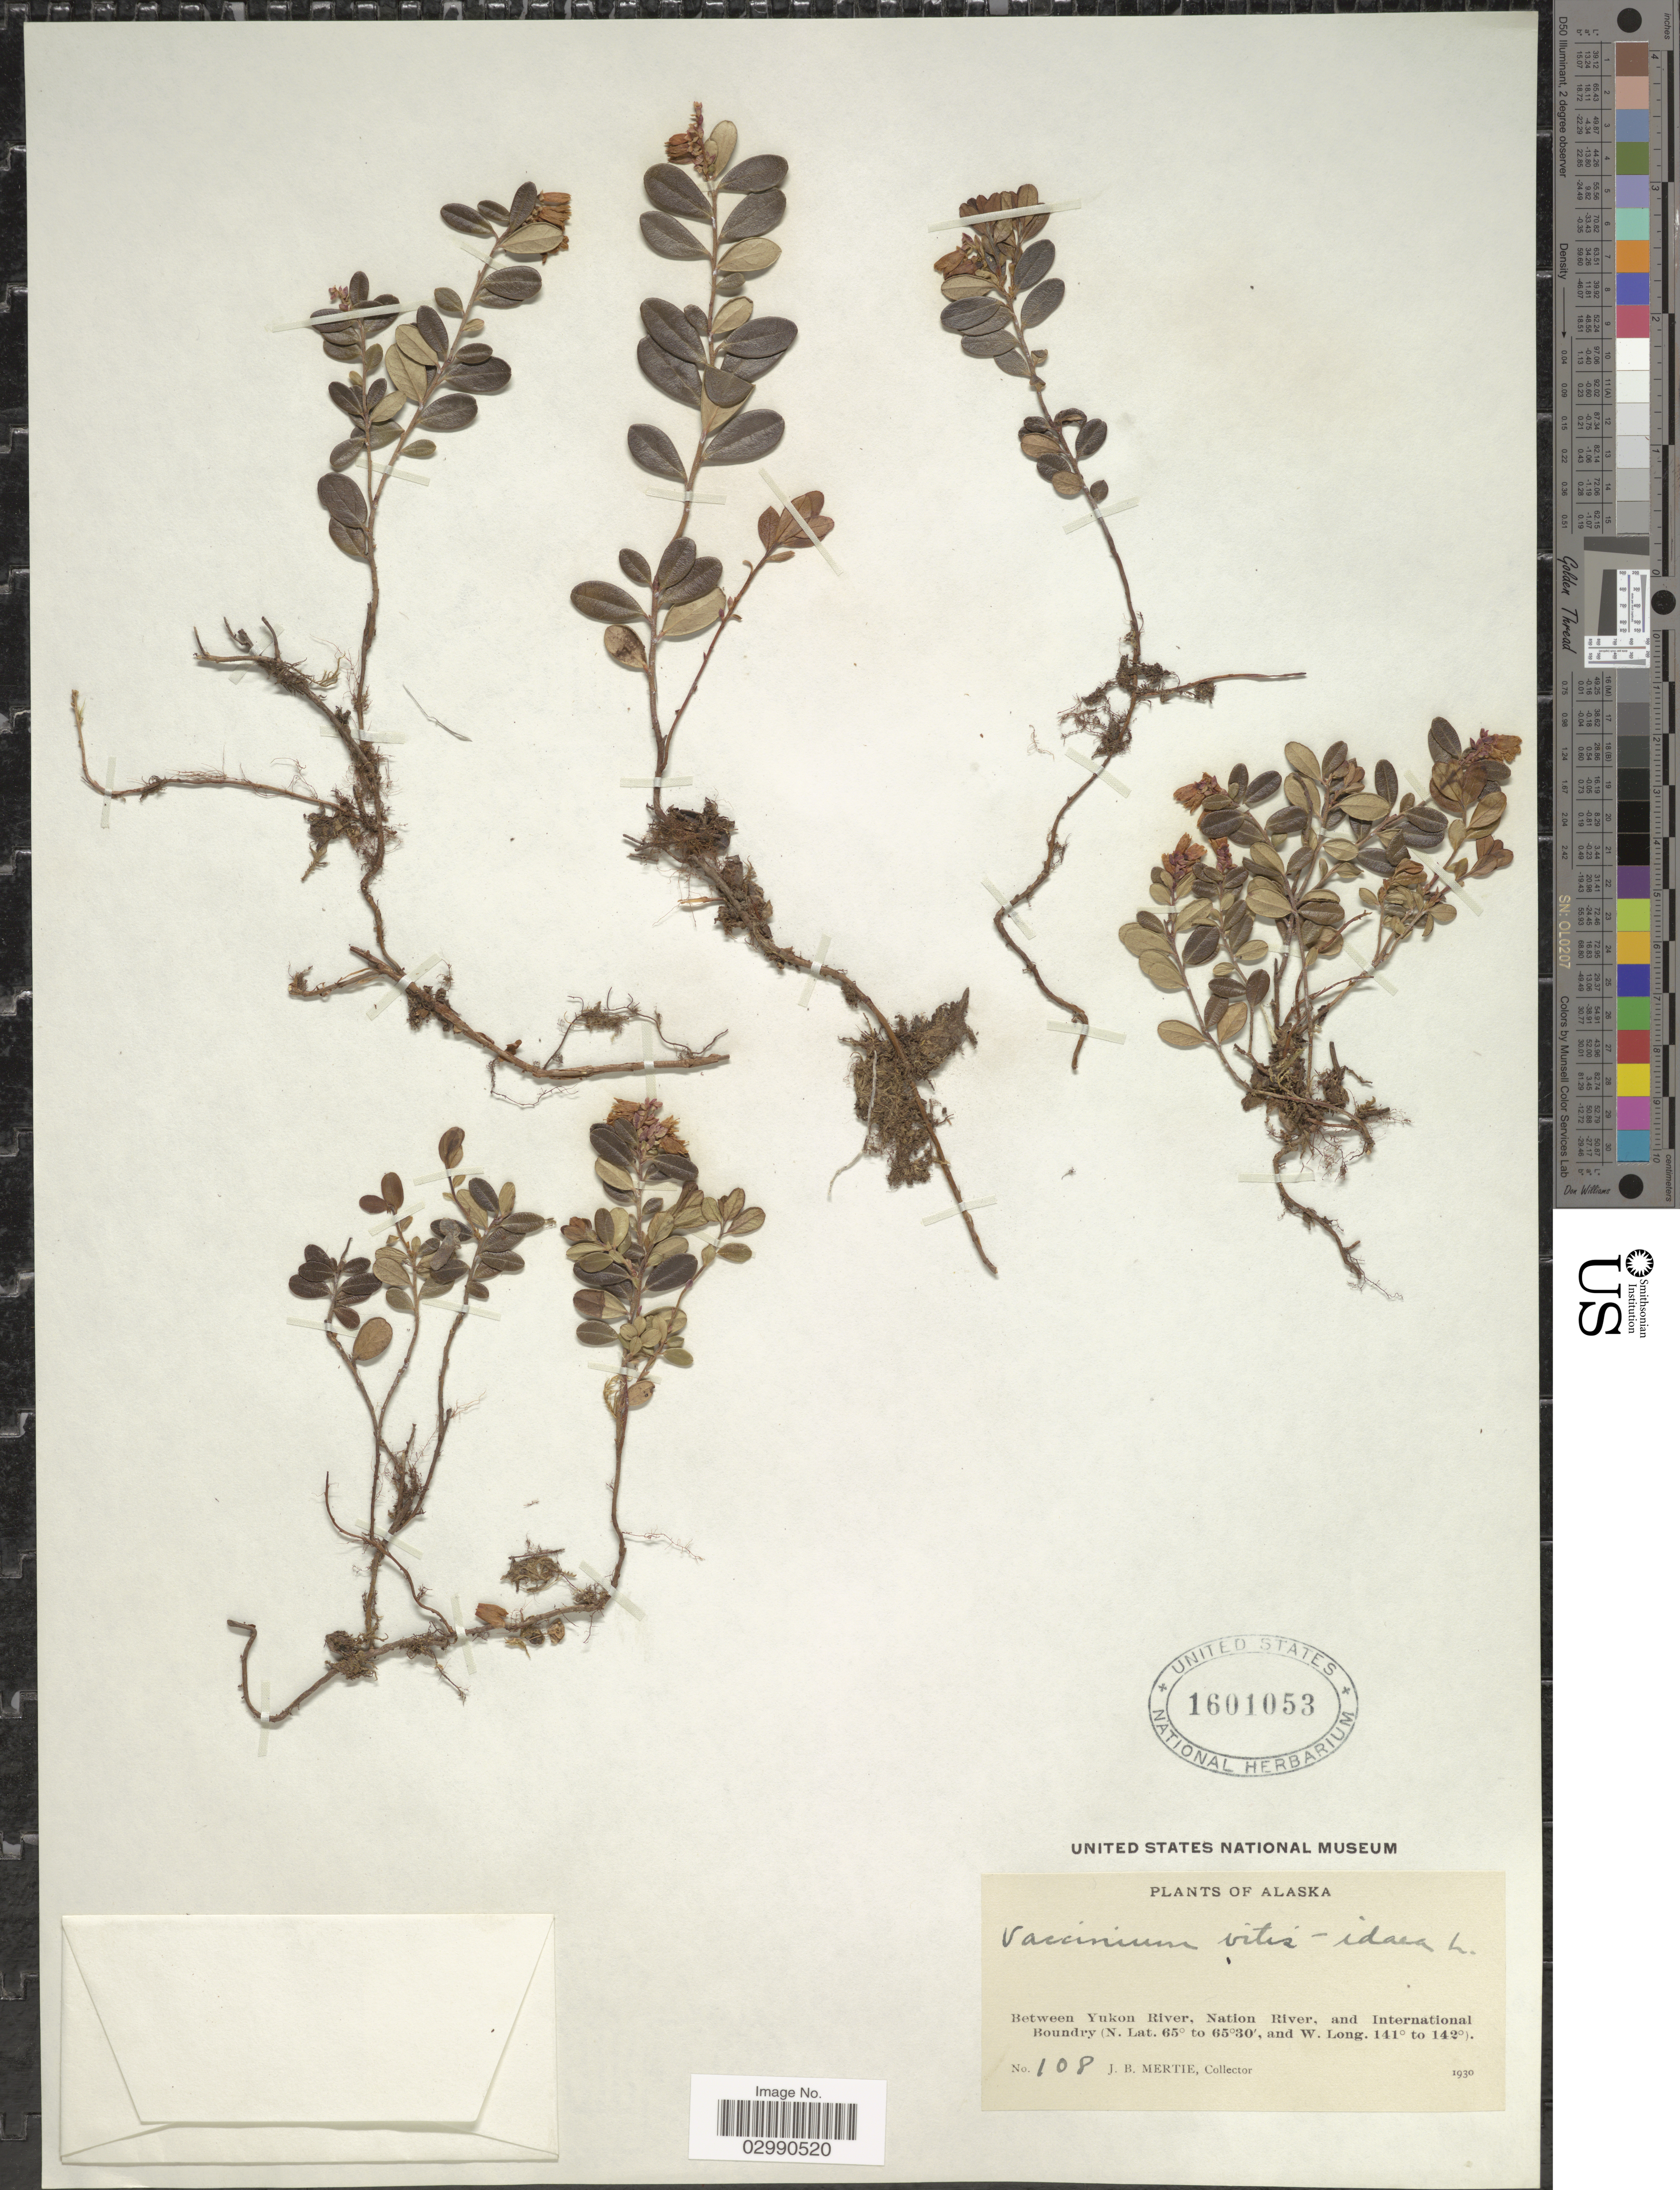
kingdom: Plantae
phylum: Tracheophyta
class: Magnoliopsida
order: Ericales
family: Ericaceae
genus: Vaccinium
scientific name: Vaccinium vitis-idaea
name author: L.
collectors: J. Mertie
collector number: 108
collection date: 1930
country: United States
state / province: Alaska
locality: Between Yukon River, Nation River, and International Boundary.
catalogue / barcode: US 1601053